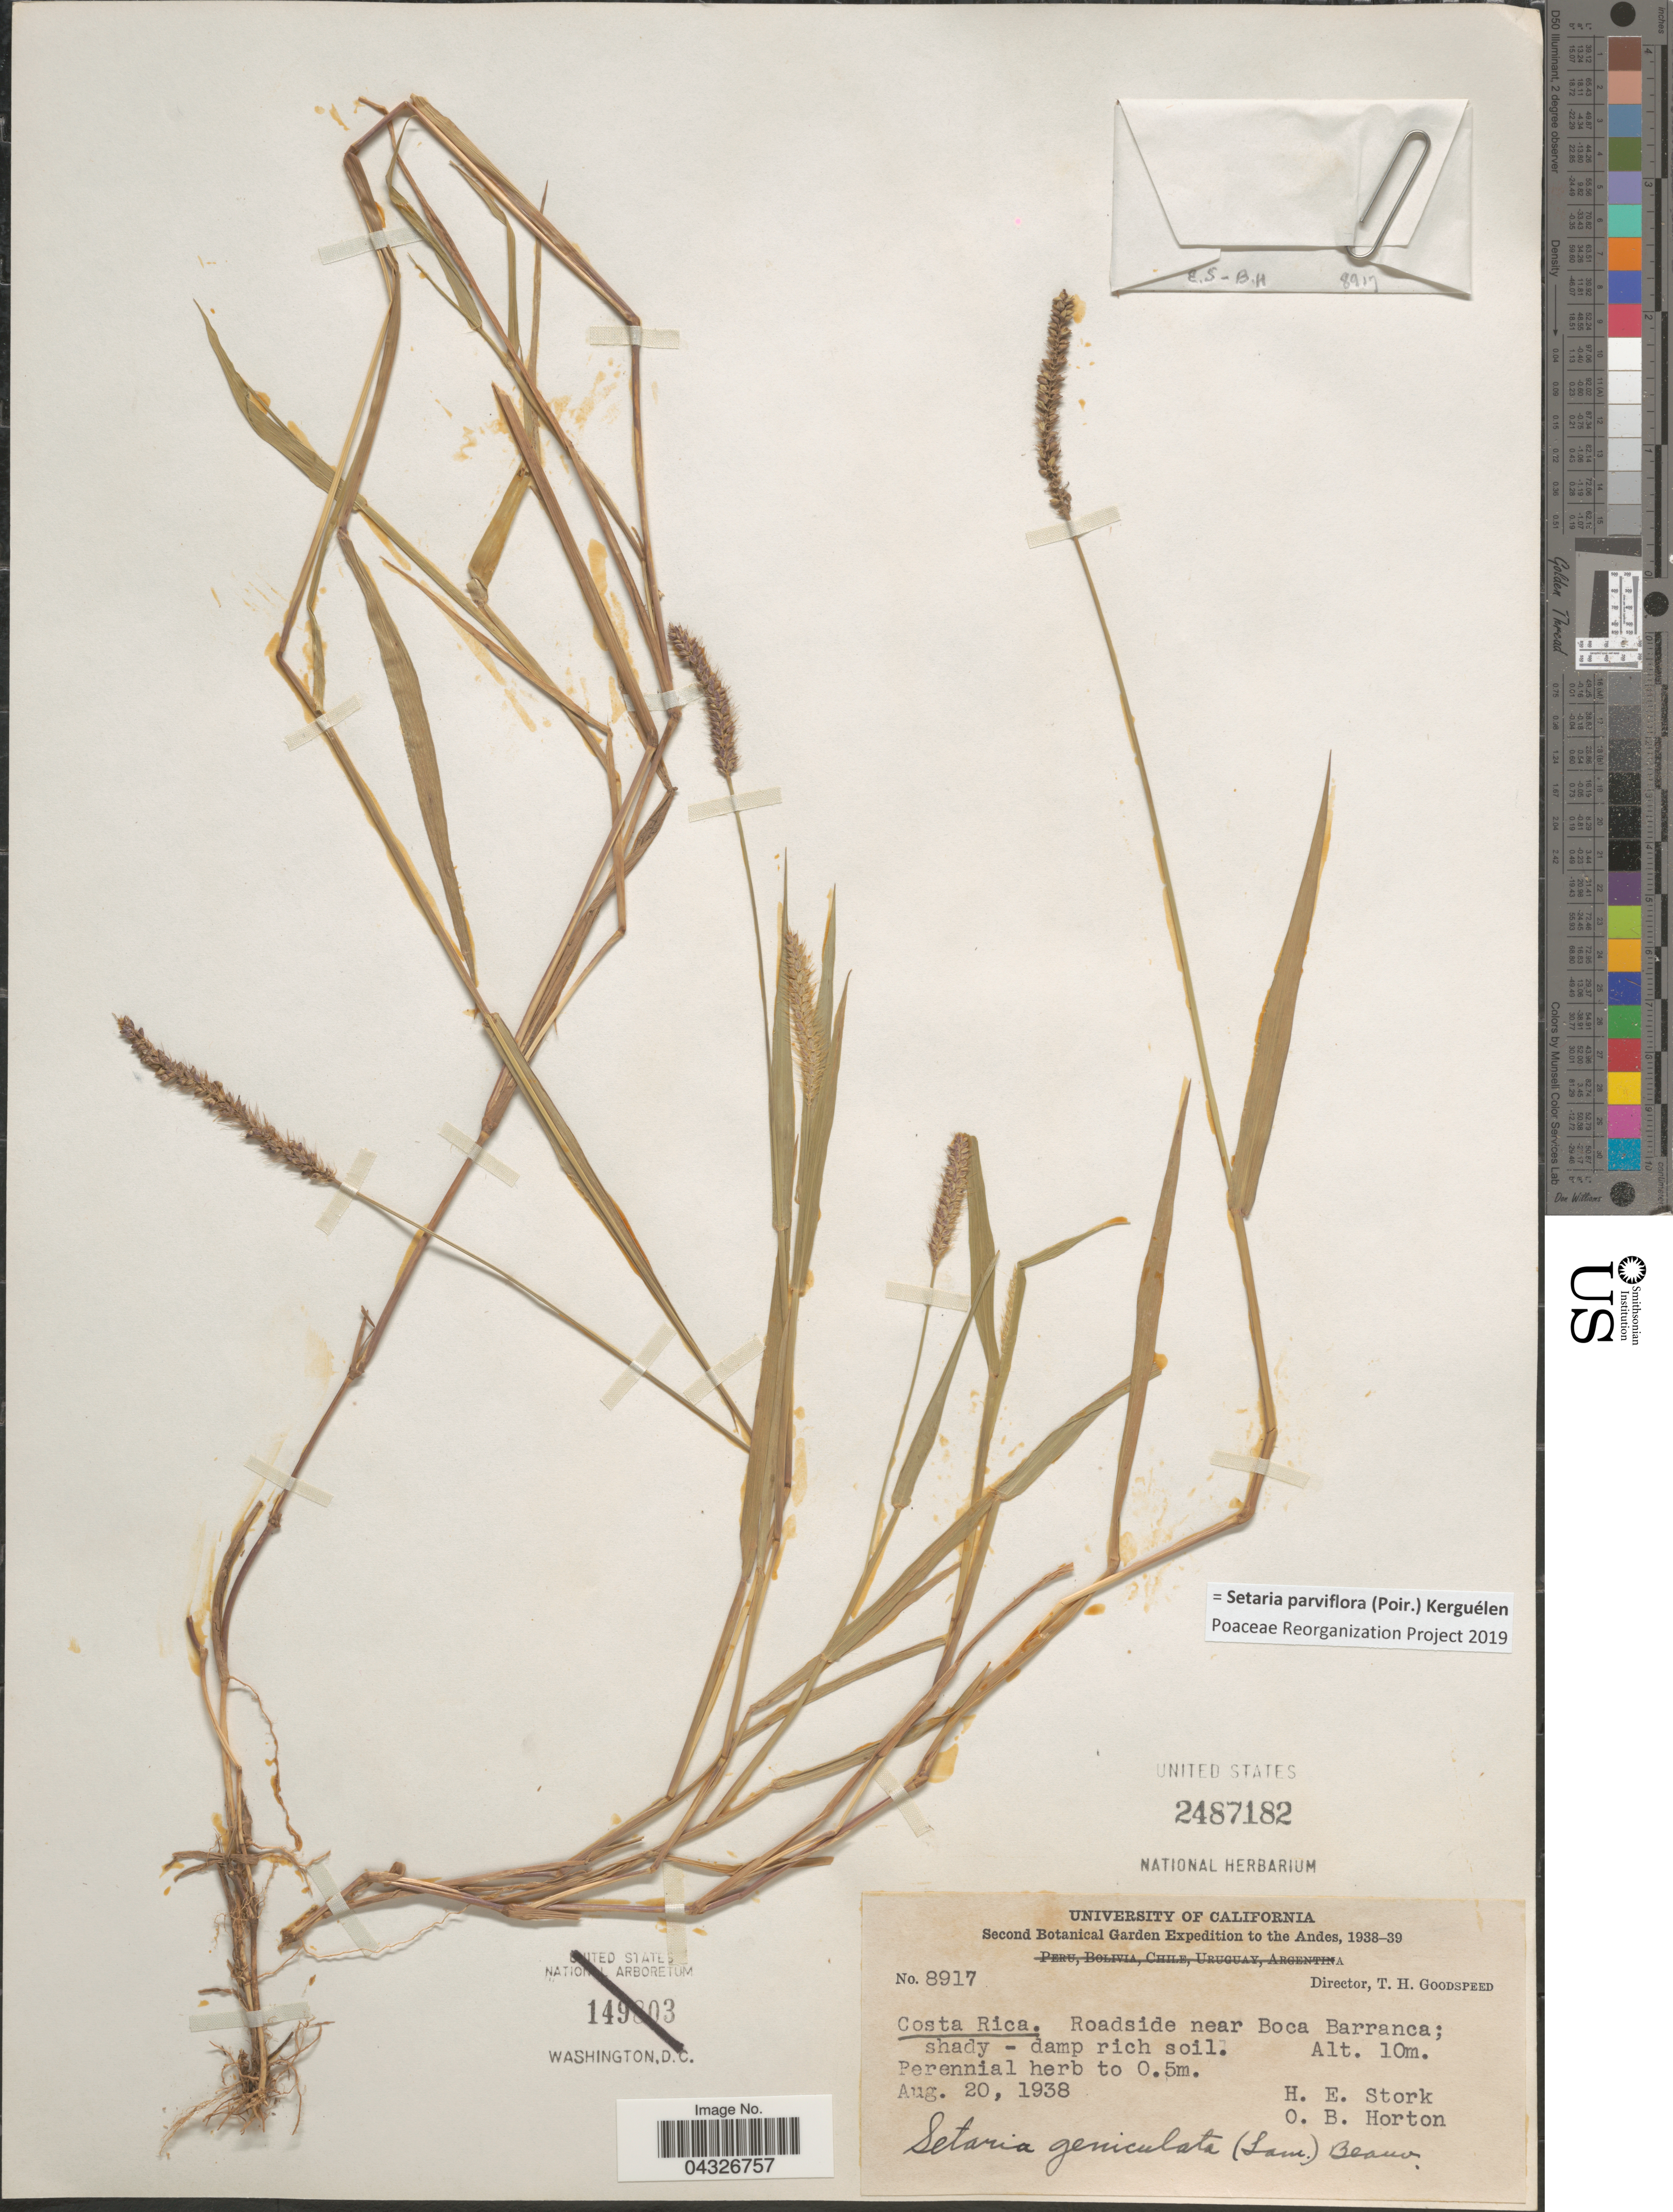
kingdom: Plantae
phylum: Tracheophyta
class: Liliopsida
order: Poales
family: Poaceae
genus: Setaria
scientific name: Setaria parviflora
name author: (Poir.) Kerguélen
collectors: H. E. Stork & O. B. Horton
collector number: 8917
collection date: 1938-08-20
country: Costa Rica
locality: Second Botanical Garden Expedition to the Andes, 1938-39. Roadside near Boca Barranca.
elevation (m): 10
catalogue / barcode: US 2487182